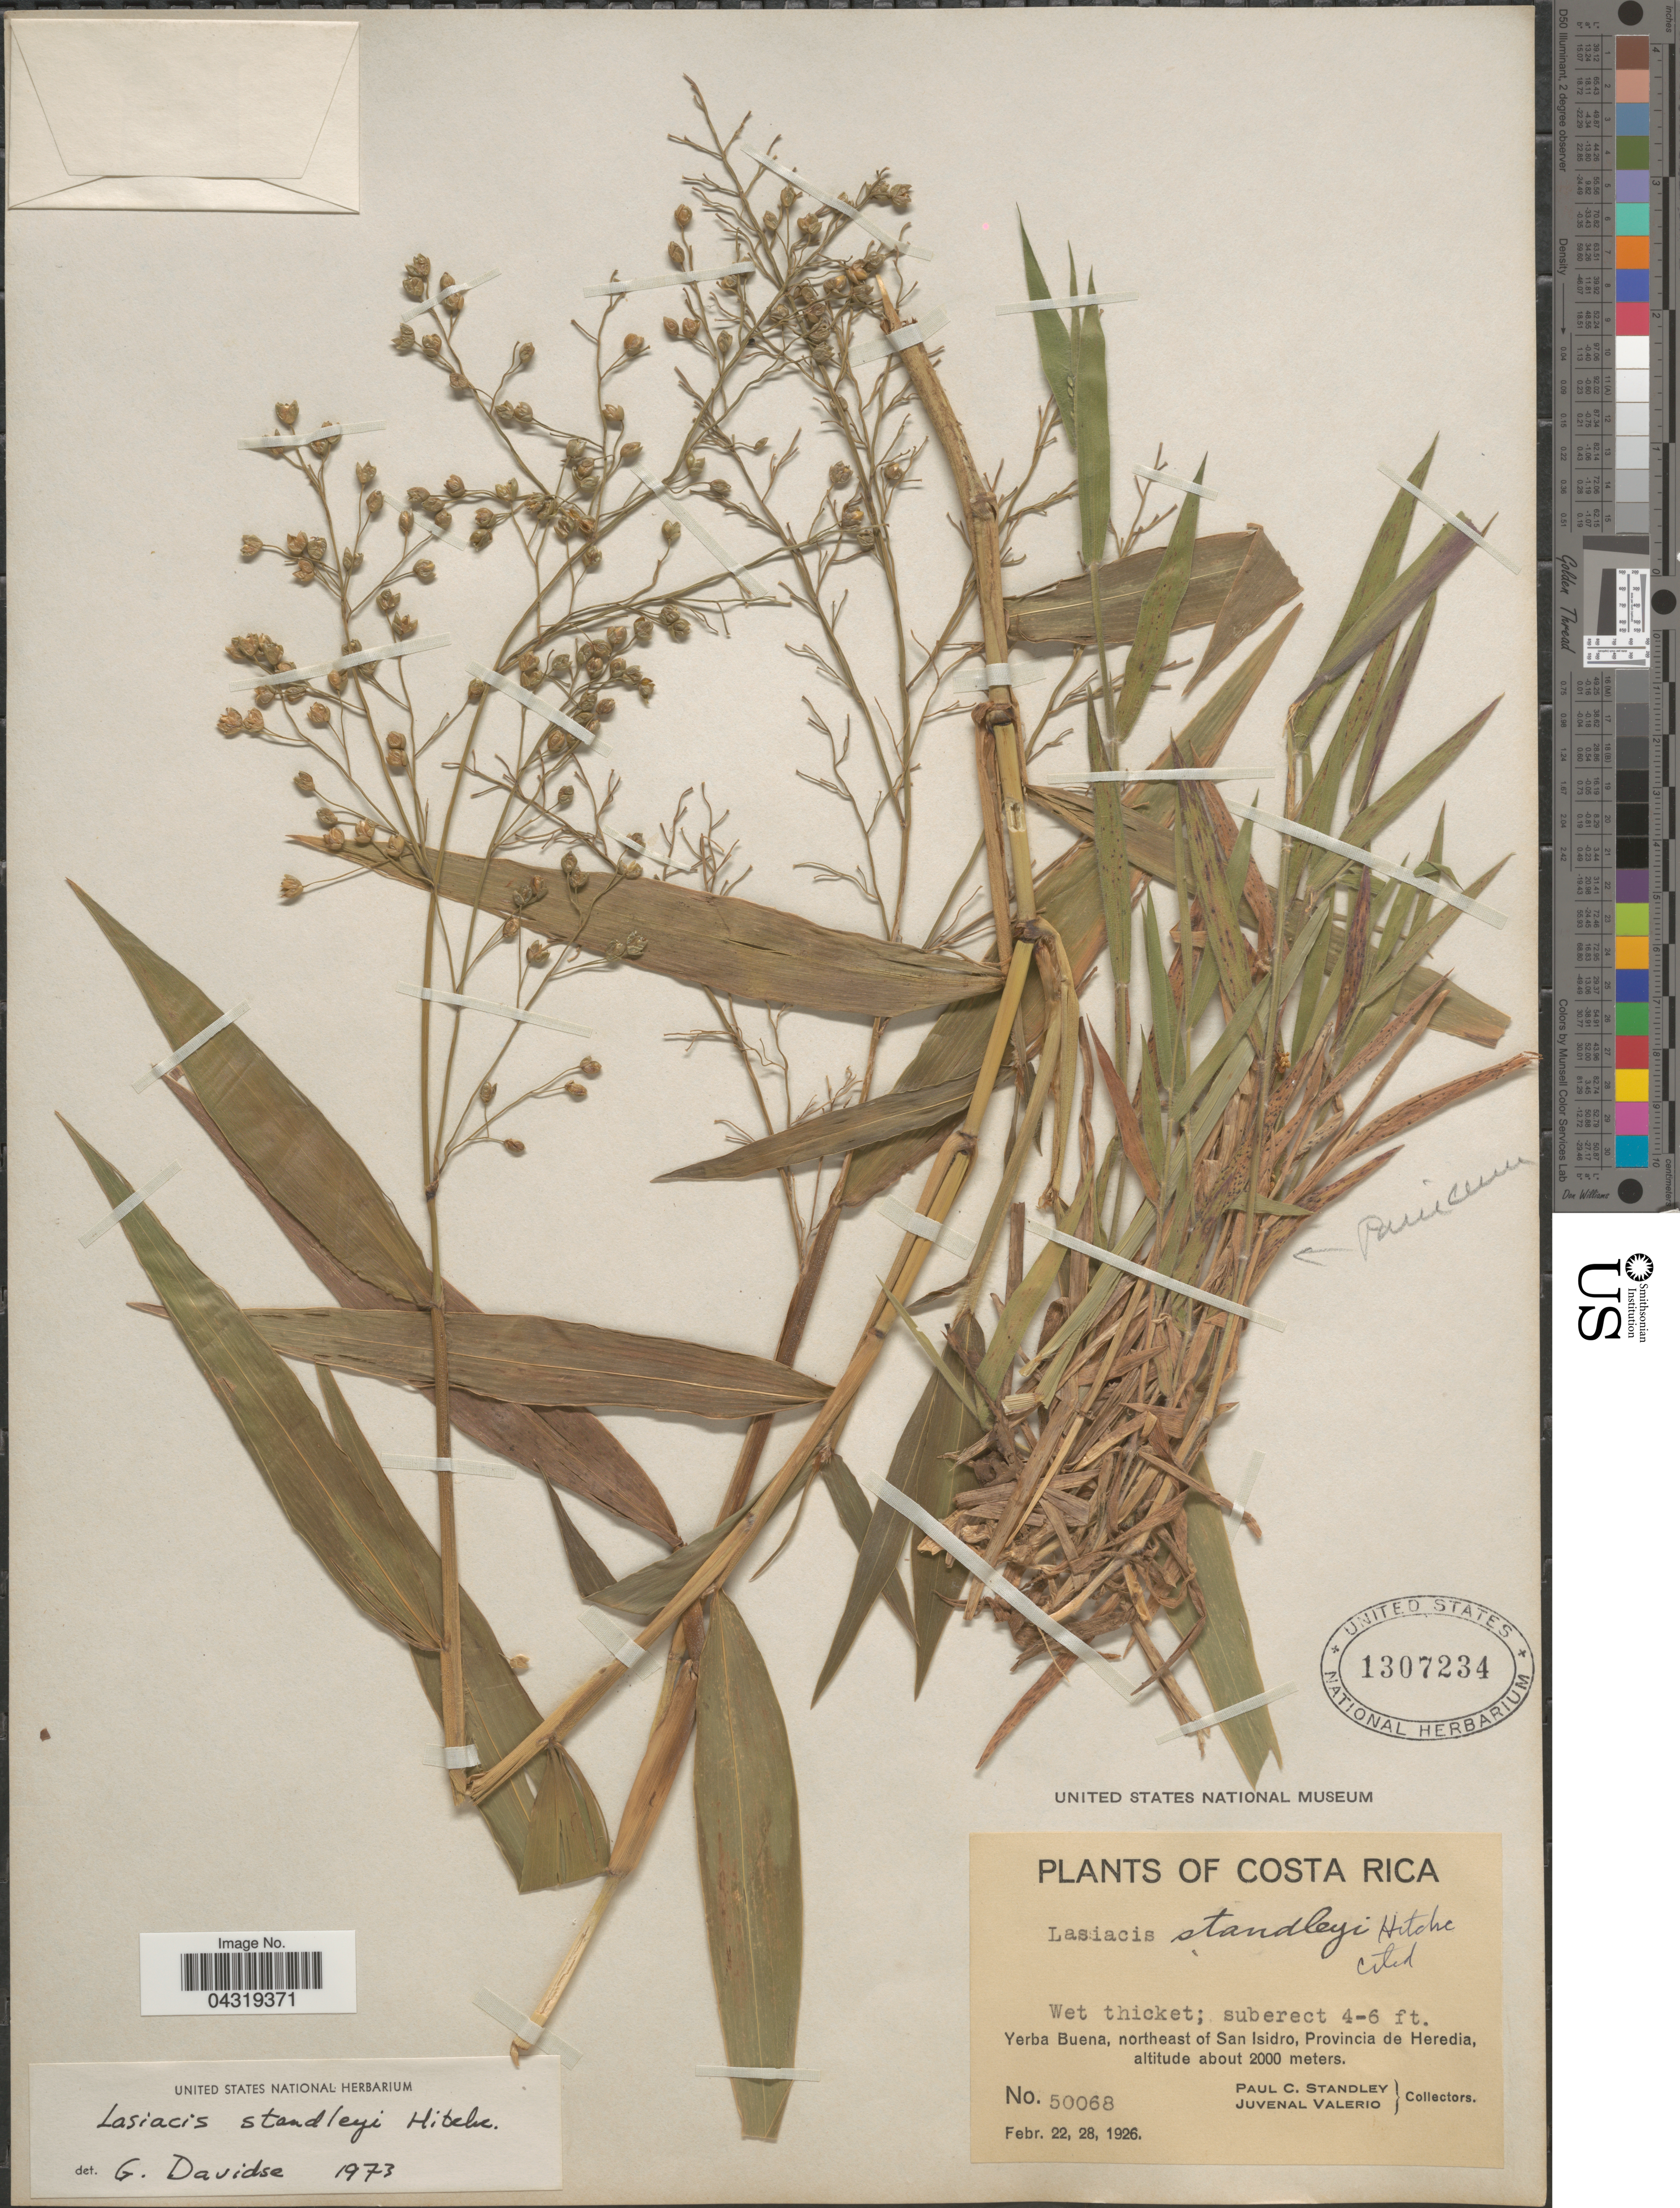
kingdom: Plantae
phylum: Tracheophyta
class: Liliopsida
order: Poales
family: Poaceae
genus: Lasiacis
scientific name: Lasiacis standleyi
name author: Hitchc.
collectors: P. C. Standley & J. Valerio R.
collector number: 50068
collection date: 1926-02-22/1926-02-28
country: Costa Rica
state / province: Heredia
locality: Yerba Buena, northeast of San Isidro, Provincia de Heredia.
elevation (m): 2000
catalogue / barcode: US 1307234